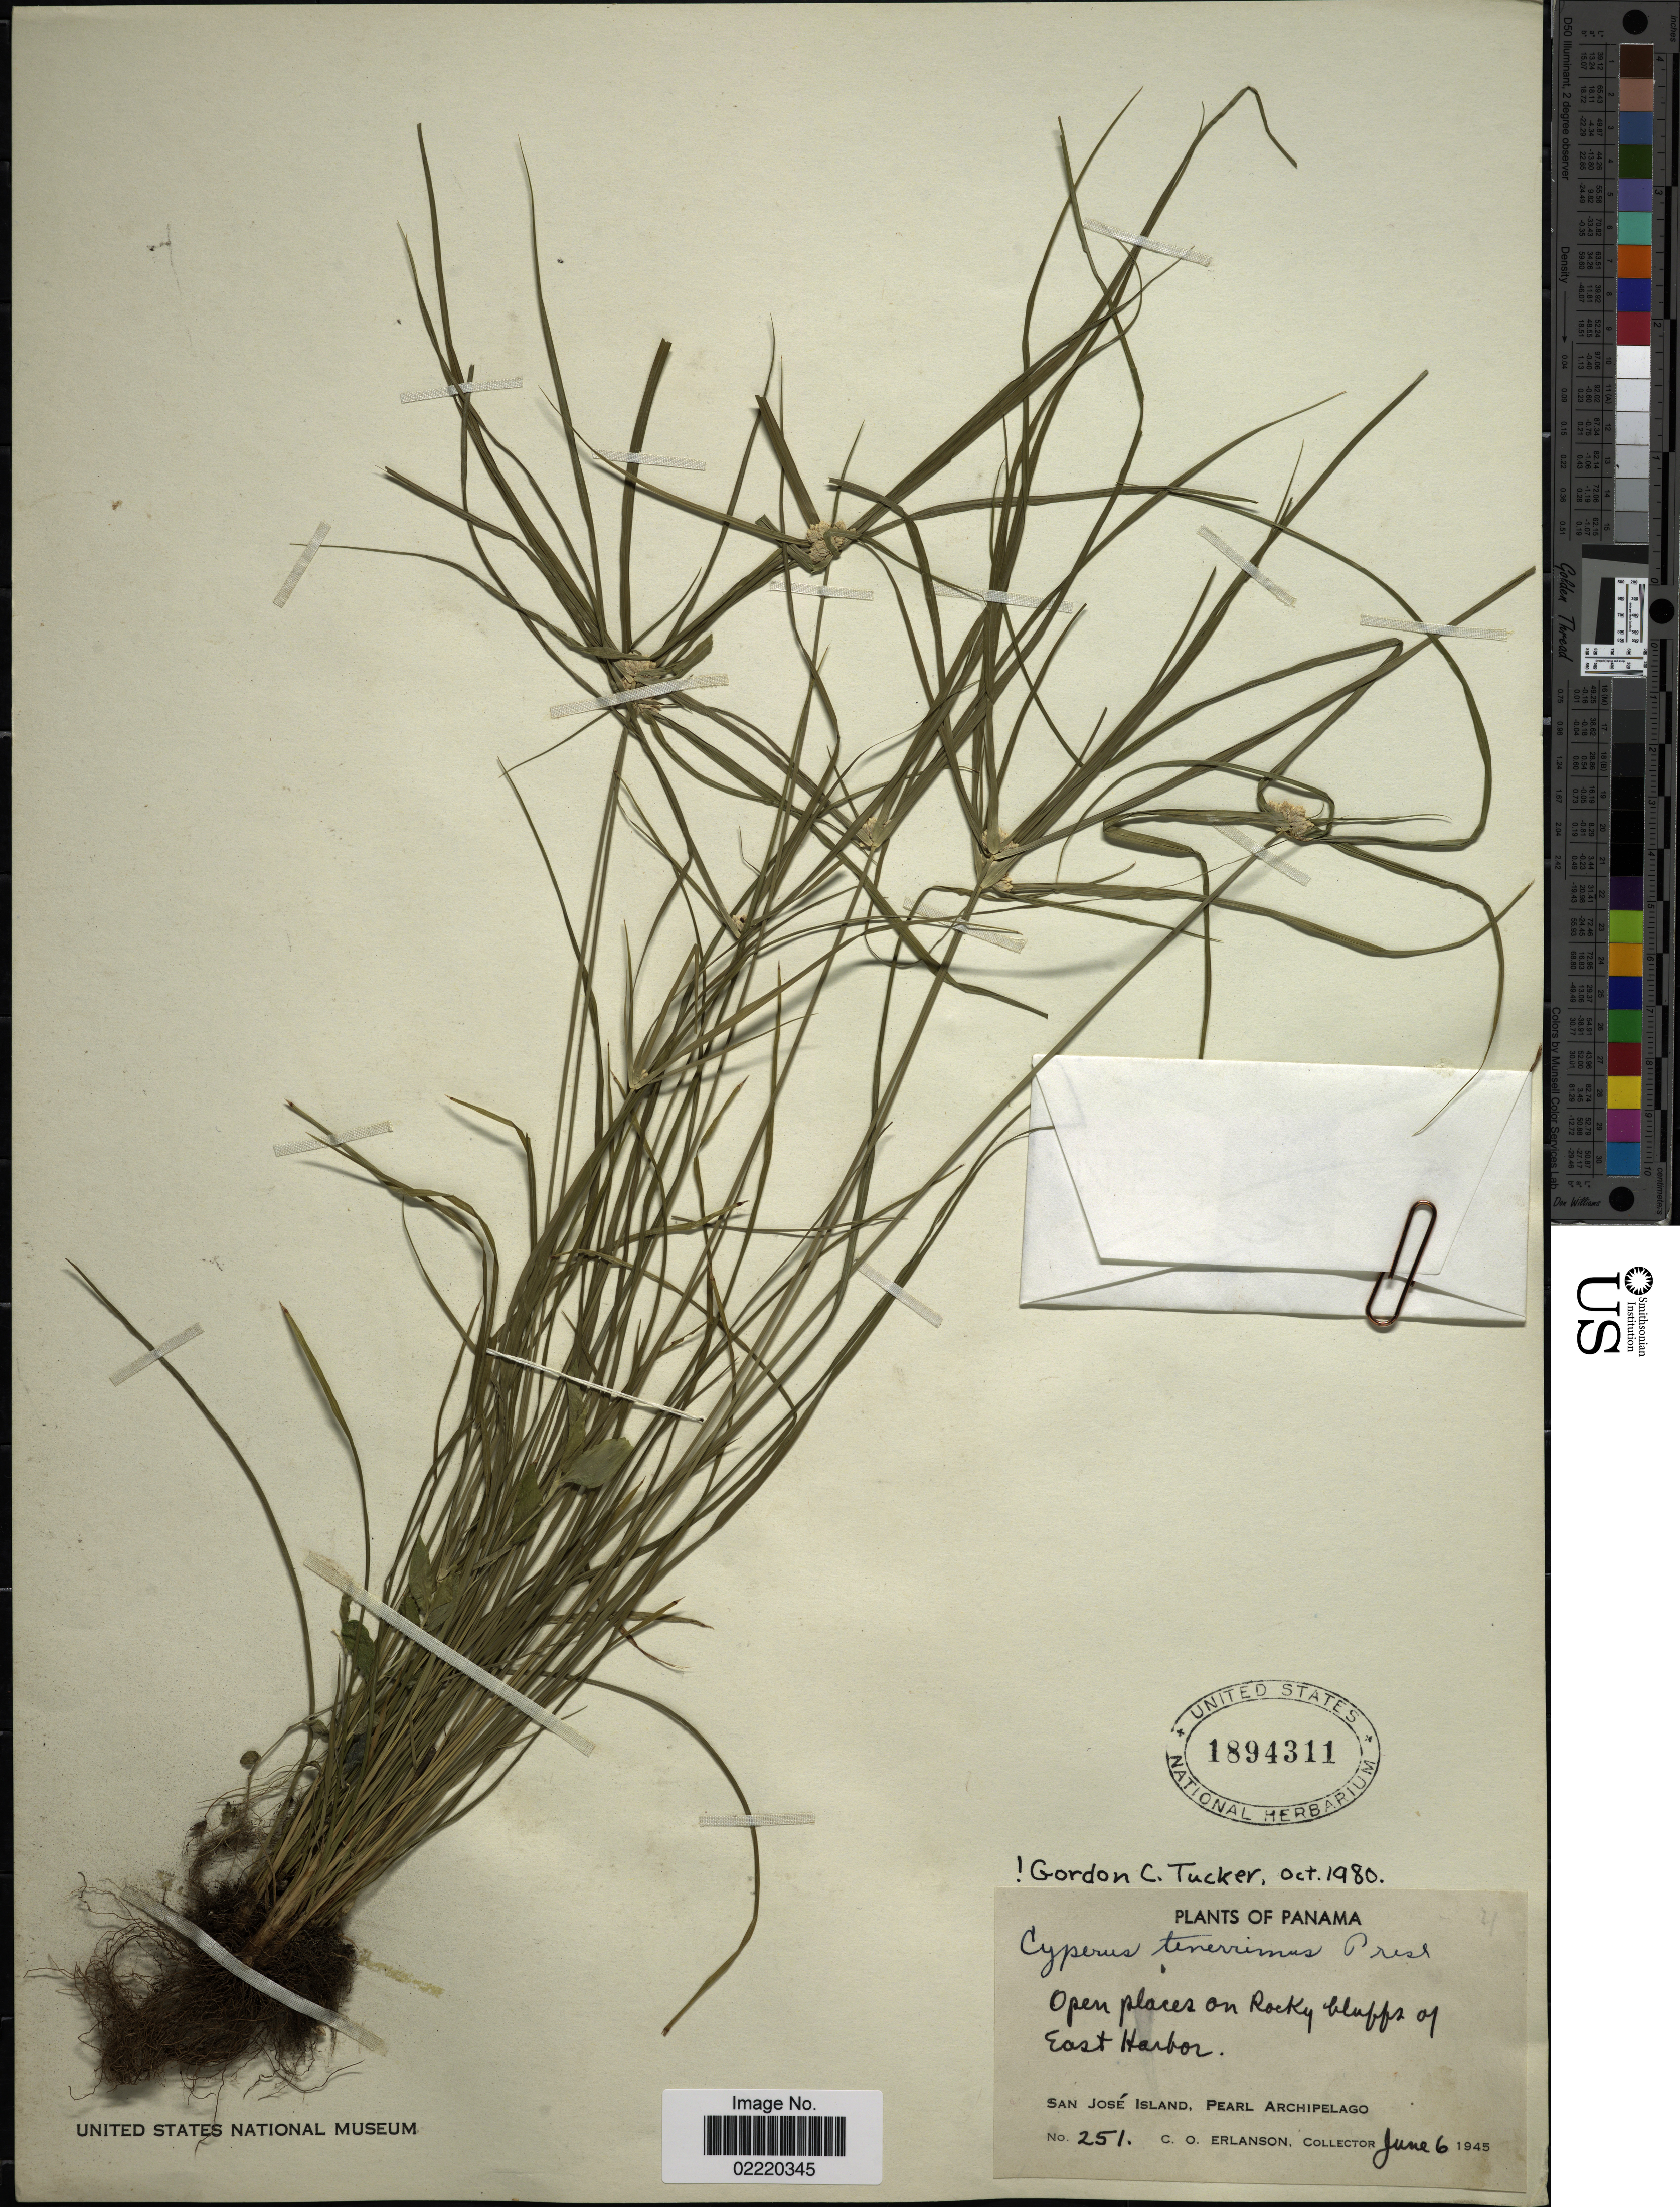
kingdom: Plantae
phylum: Tracheophyta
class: Liliopsida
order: Poales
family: Cyperaceae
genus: Cyperus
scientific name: Cyperus tenerrimus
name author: J. Presl & C. Presl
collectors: C. O. Erlanson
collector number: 251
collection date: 1945-06-06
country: Panama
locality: San Jose Island, Pearl Archipelago, open places on rocky bluffs of East Harbor.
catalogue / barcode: US 1894311